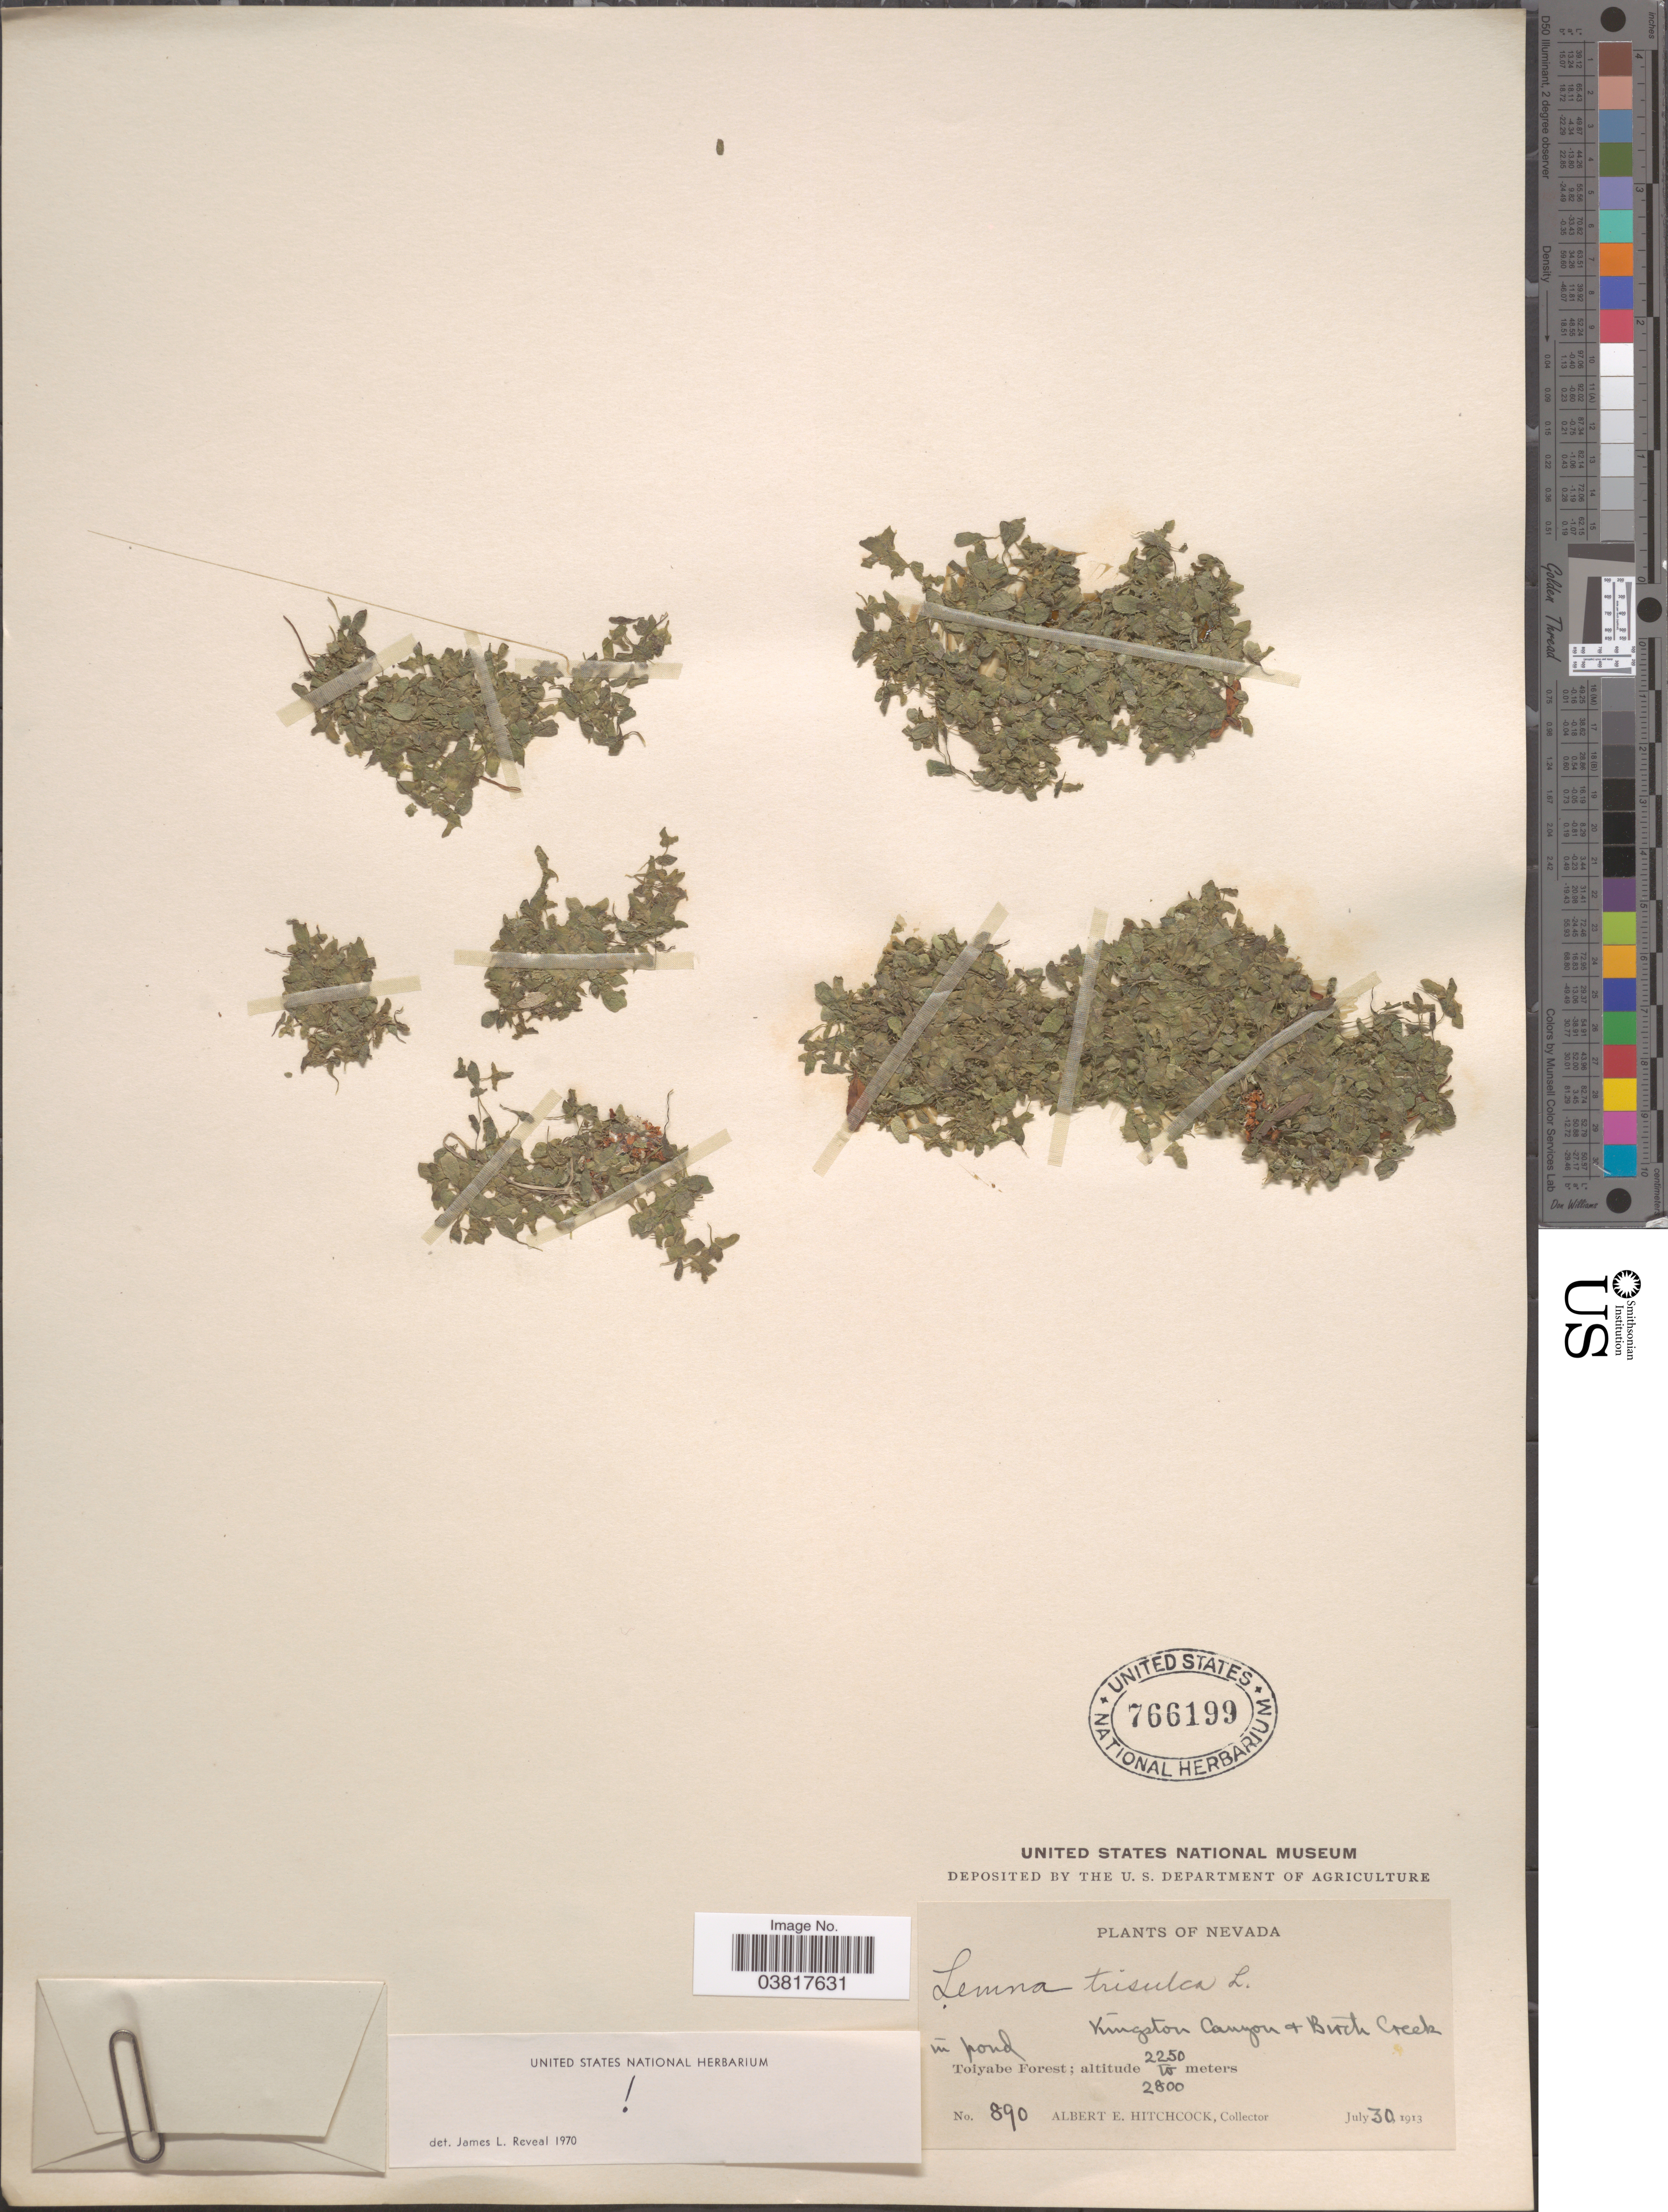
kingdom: Plantae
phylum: Tracheophyta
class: Liliopsida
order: Alismatales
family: Araceae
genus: Lemna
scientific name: Lemna trisulca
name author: L.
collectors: A. Hitchcock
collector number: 890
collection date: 1913-07-30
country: United States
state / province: Nevada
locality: Kingston Canyon & Birch Creek. Toiyabe Forest.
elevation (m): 2250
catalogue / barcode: US 766199